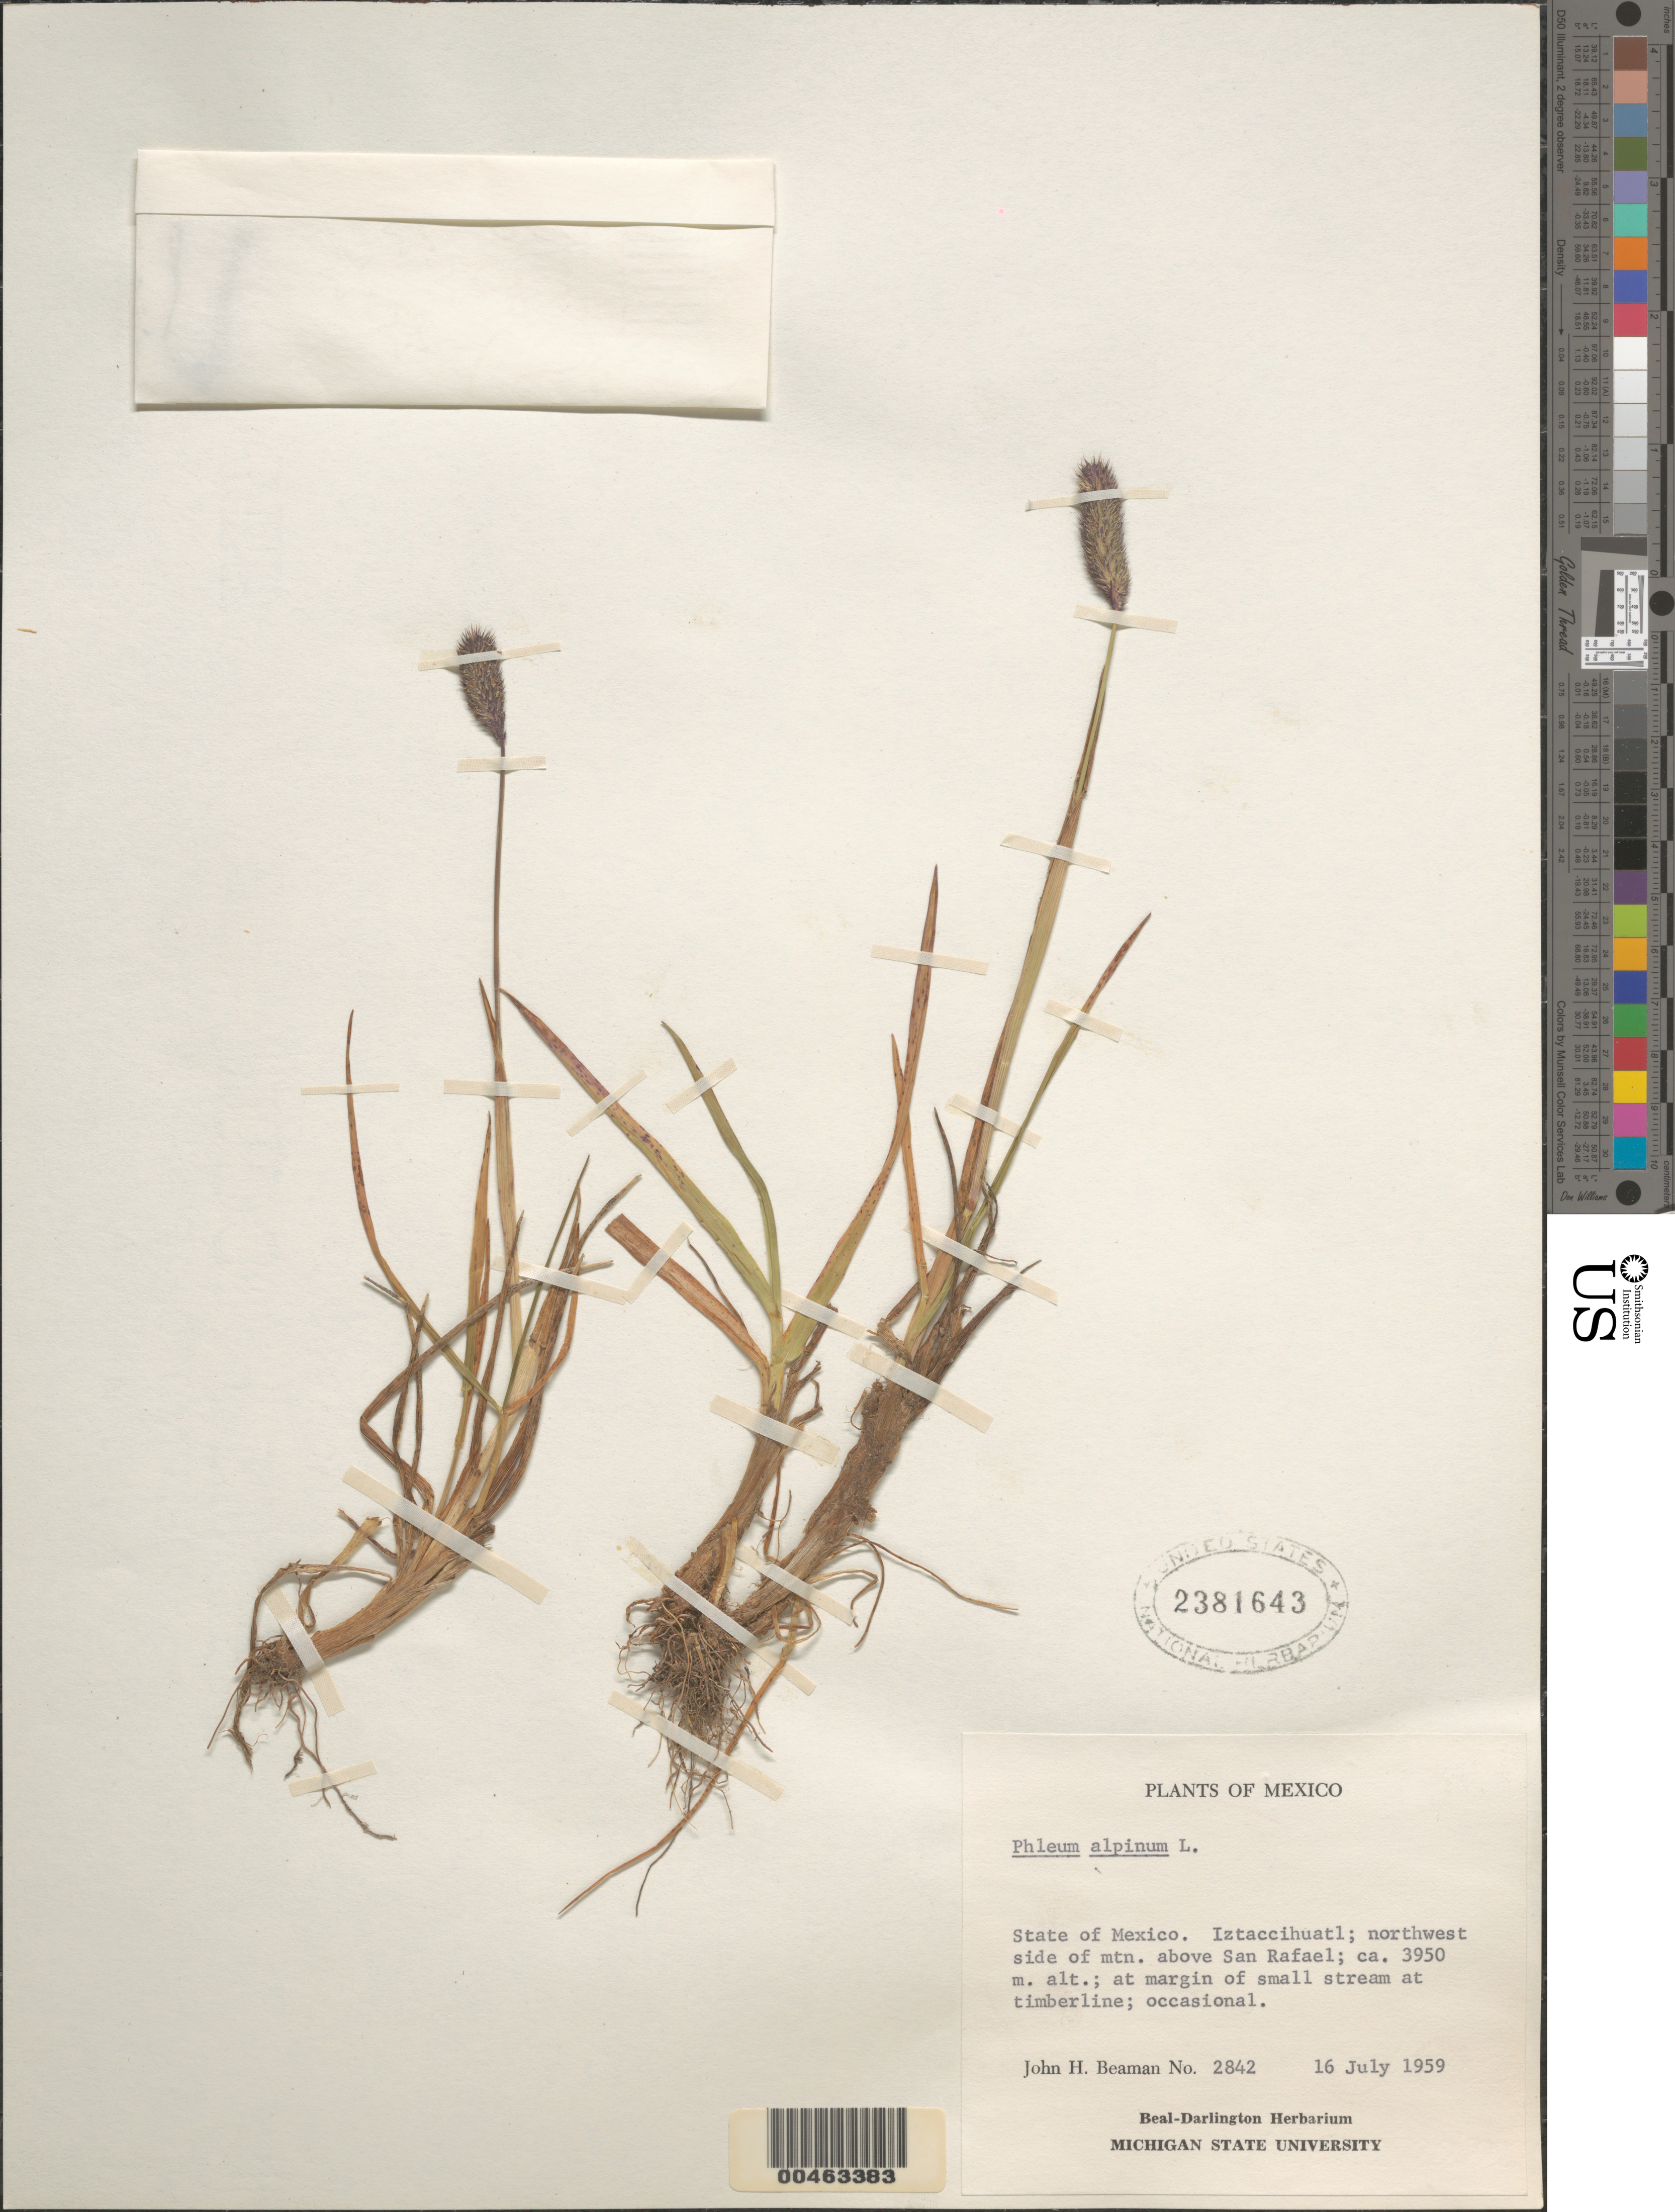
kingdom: Plantae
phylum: Tracheophyta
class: Liliopsida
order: Poales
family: Poaceae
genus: Phleum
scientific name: Phleum alpinum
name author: L.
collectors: J. H. Beaman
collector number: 2842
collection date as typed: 16 Jul 1959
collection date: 1959-07-16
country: Mexico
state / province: México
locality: Iztaccihuatl, NW side of mtn above San Rafael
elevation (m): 3950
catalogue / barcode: US 2381643